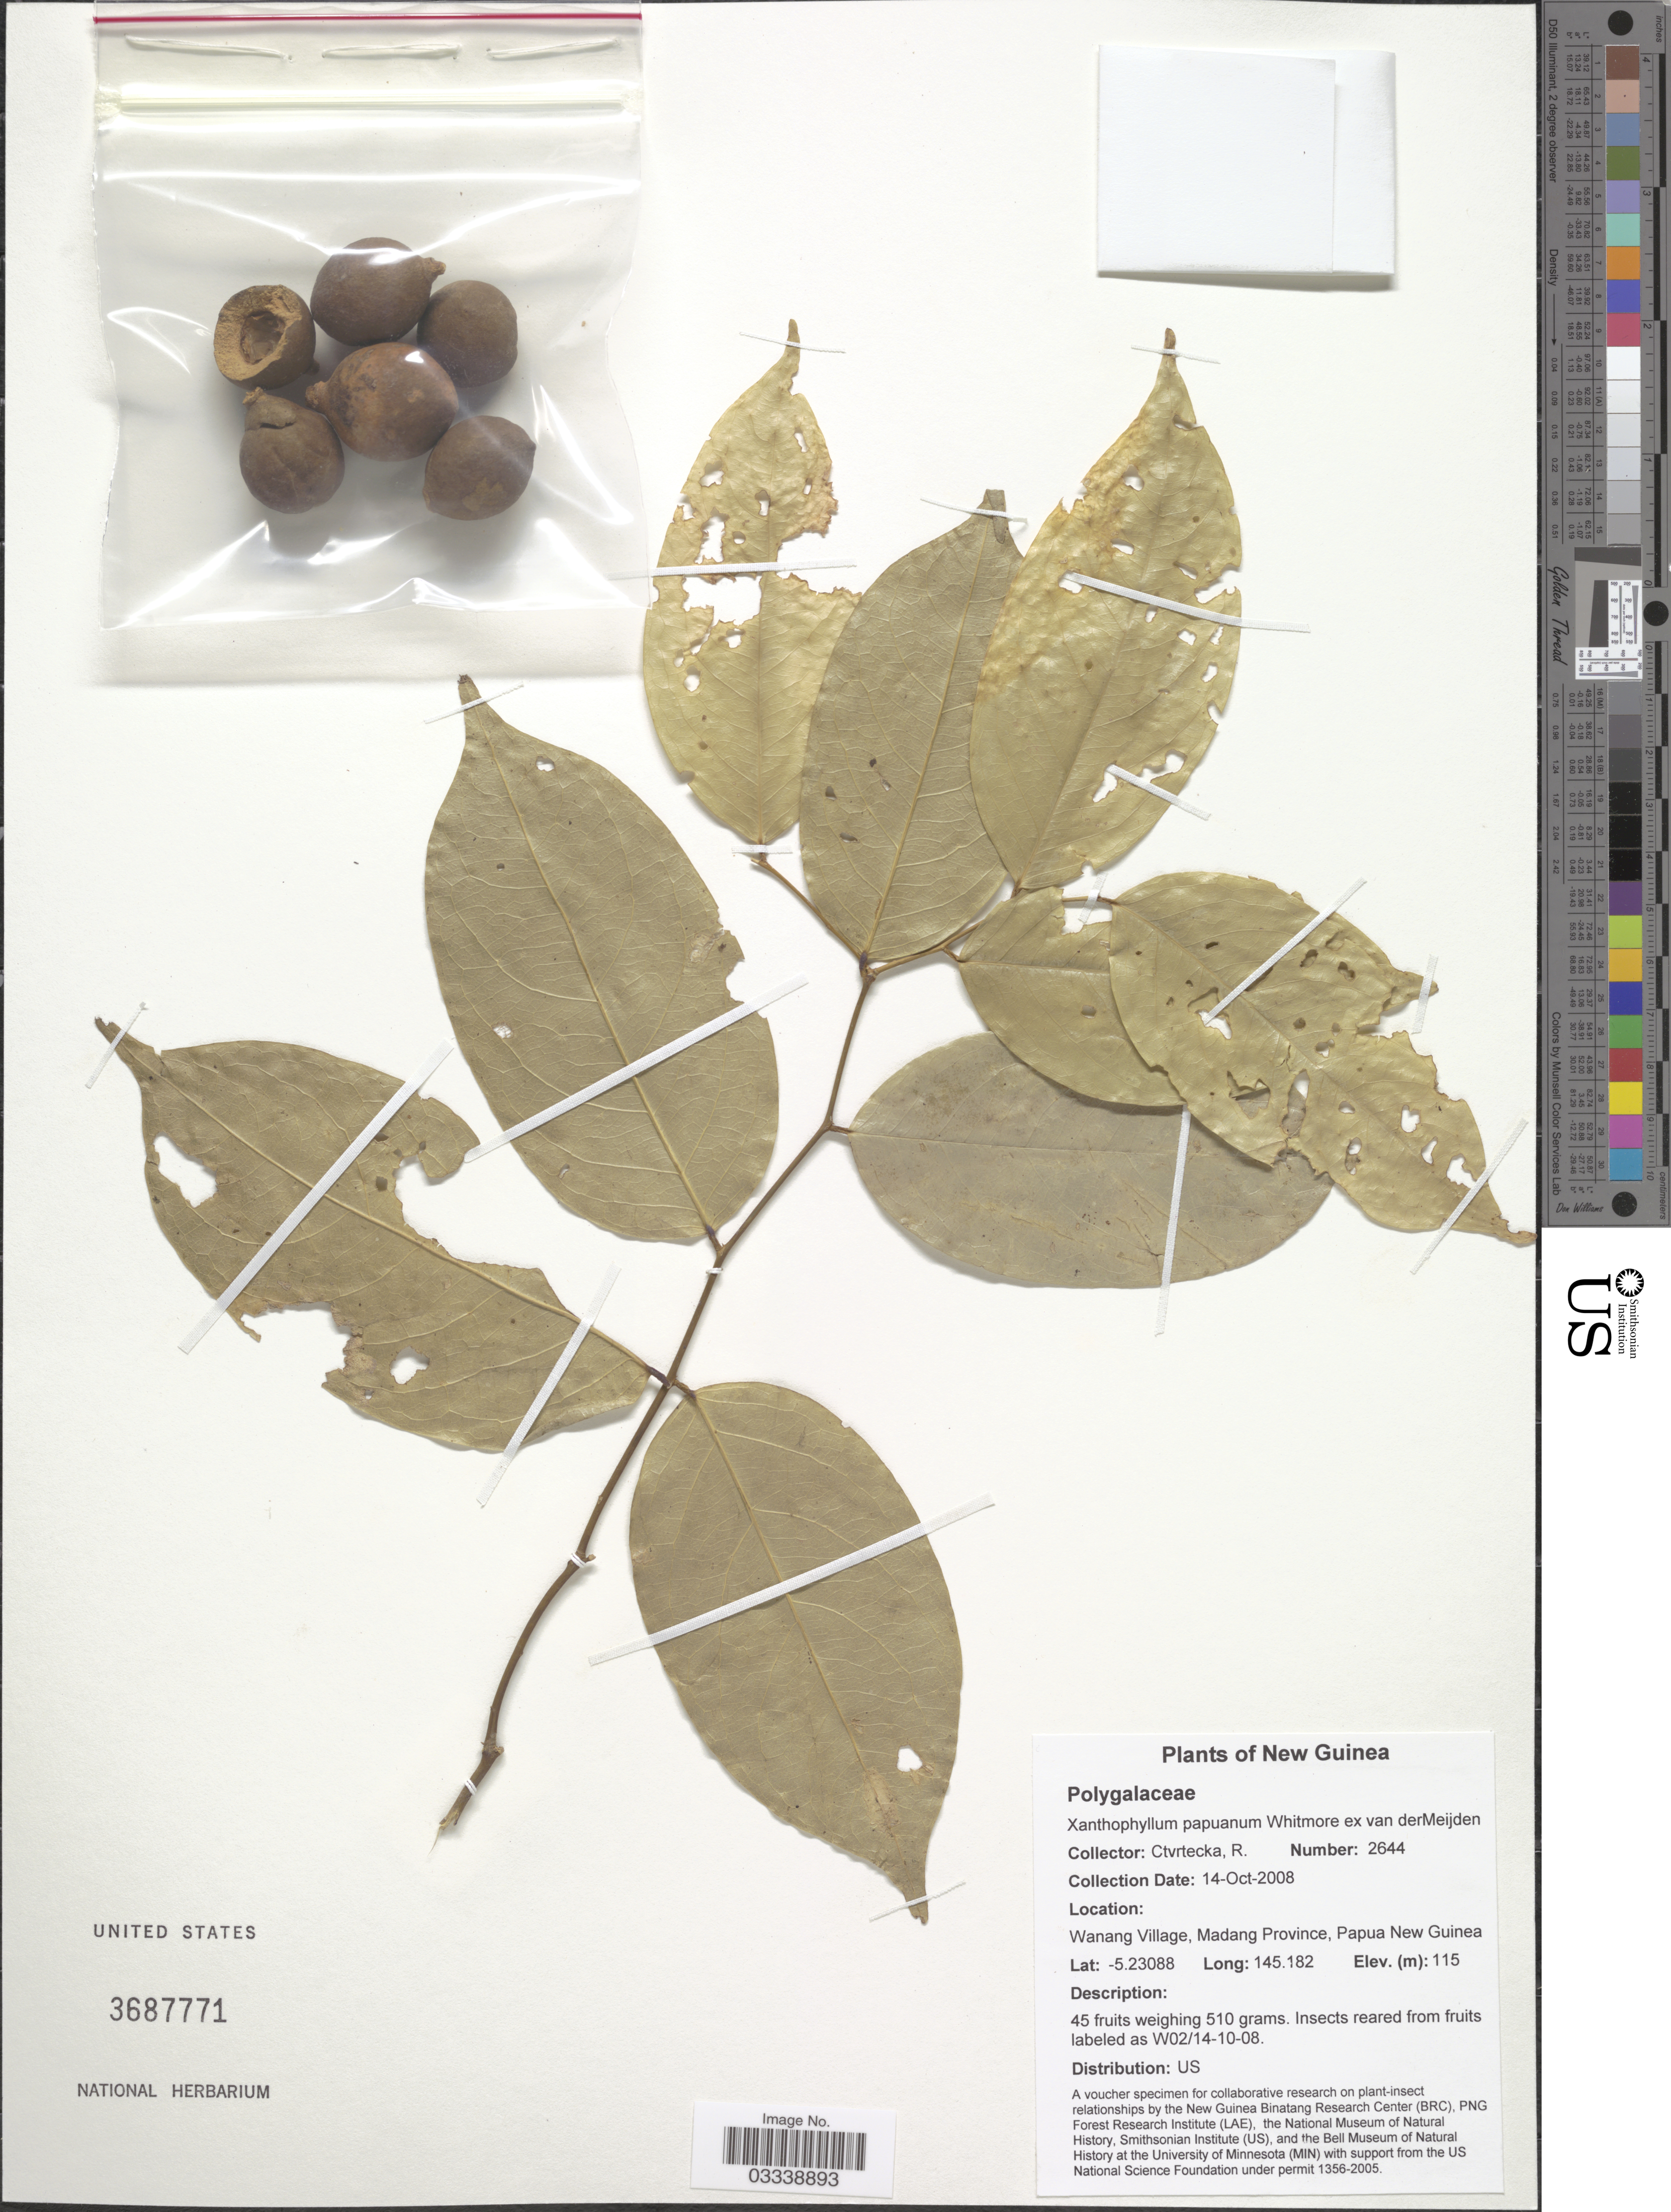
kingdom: Plantae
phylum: Tracheophyta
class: Magnoliopsida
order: Fabales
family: Polygalaceae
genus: Xanthophyllum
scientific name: Xanthophyllum papuanum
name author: Whitmore ex Meijden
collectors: R. Ctvrtecka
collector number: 2644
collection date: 2008-10-14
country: Papua New Guinea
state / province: Madang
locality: New Guinea. Wanang Village, Papua New Guinea.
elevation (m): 115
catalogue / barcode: US 3687771